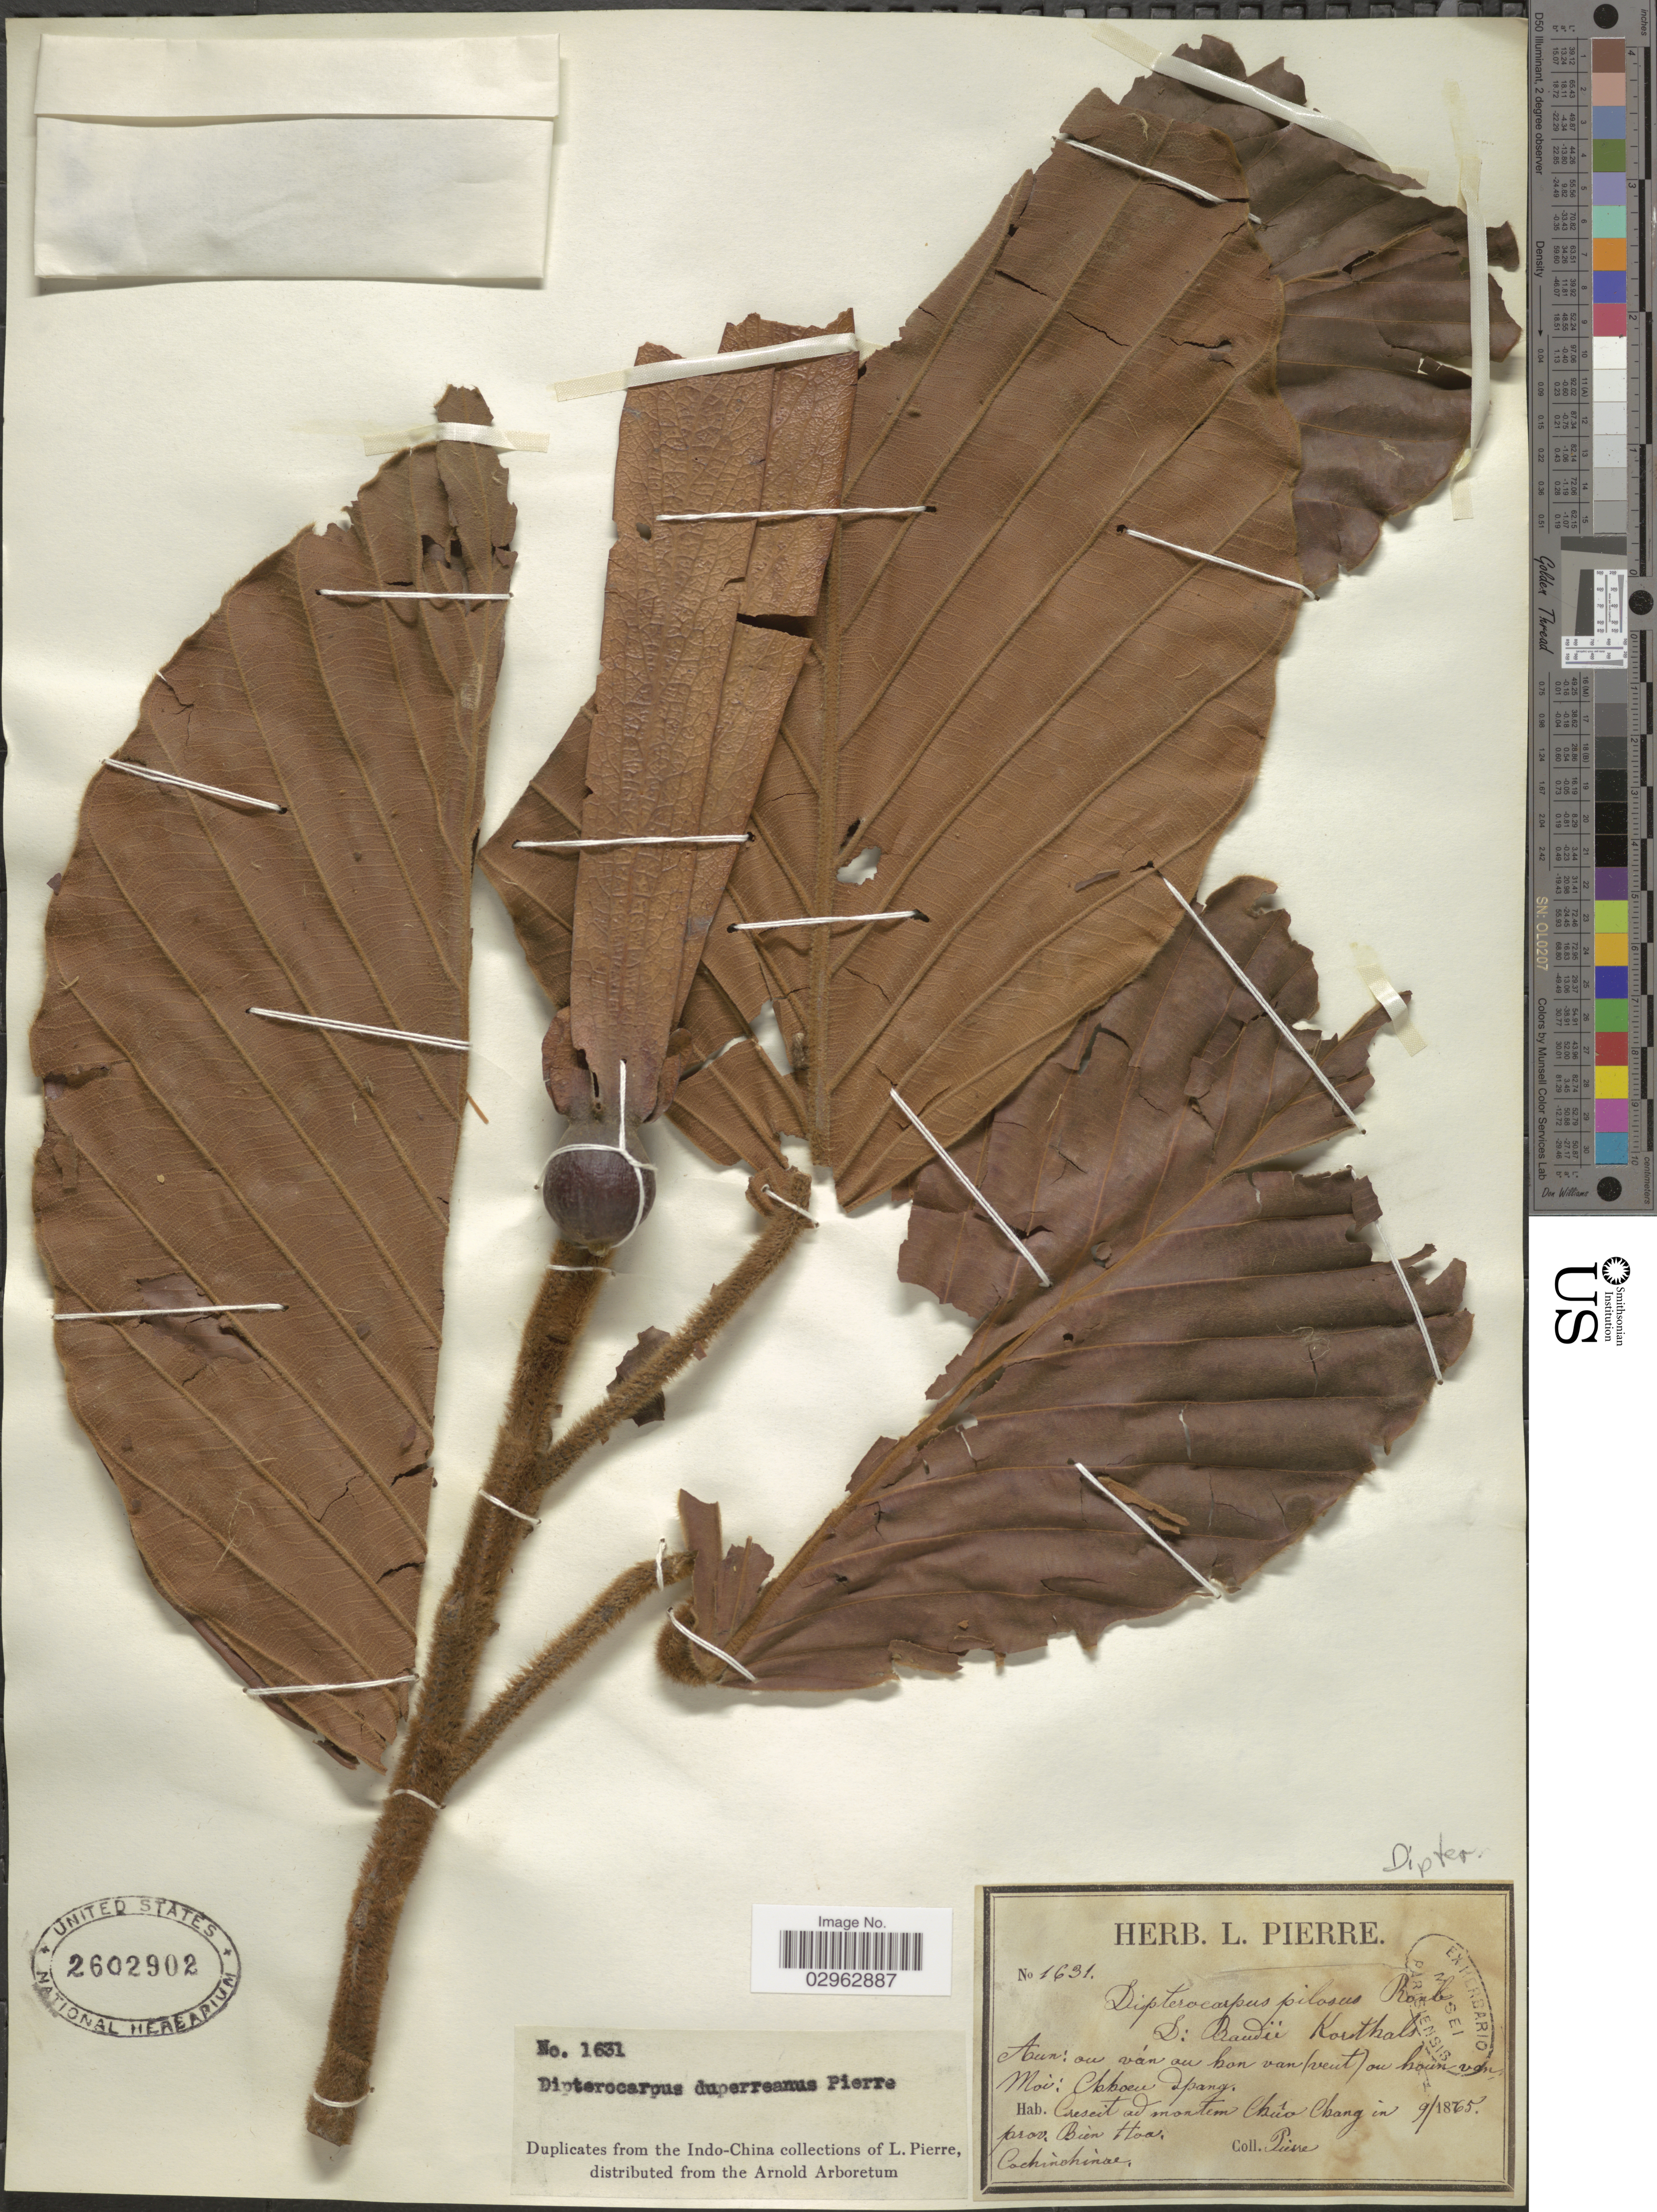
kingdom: Plantae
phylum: Tracheophyta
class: Magnoliopsida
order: Malvales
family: Dipterocarpaceae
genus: Dipterocarpus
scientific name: Dipterocarpus duperreana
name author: Pierre ex Laness.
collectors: L. Pierre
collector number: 1631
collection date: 1865-09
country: Vietnam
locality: Crescit ad montem Chûo [interpreted] Chang in prov. Bien Hoa. Cochinchinae.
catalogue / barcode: US 2602902